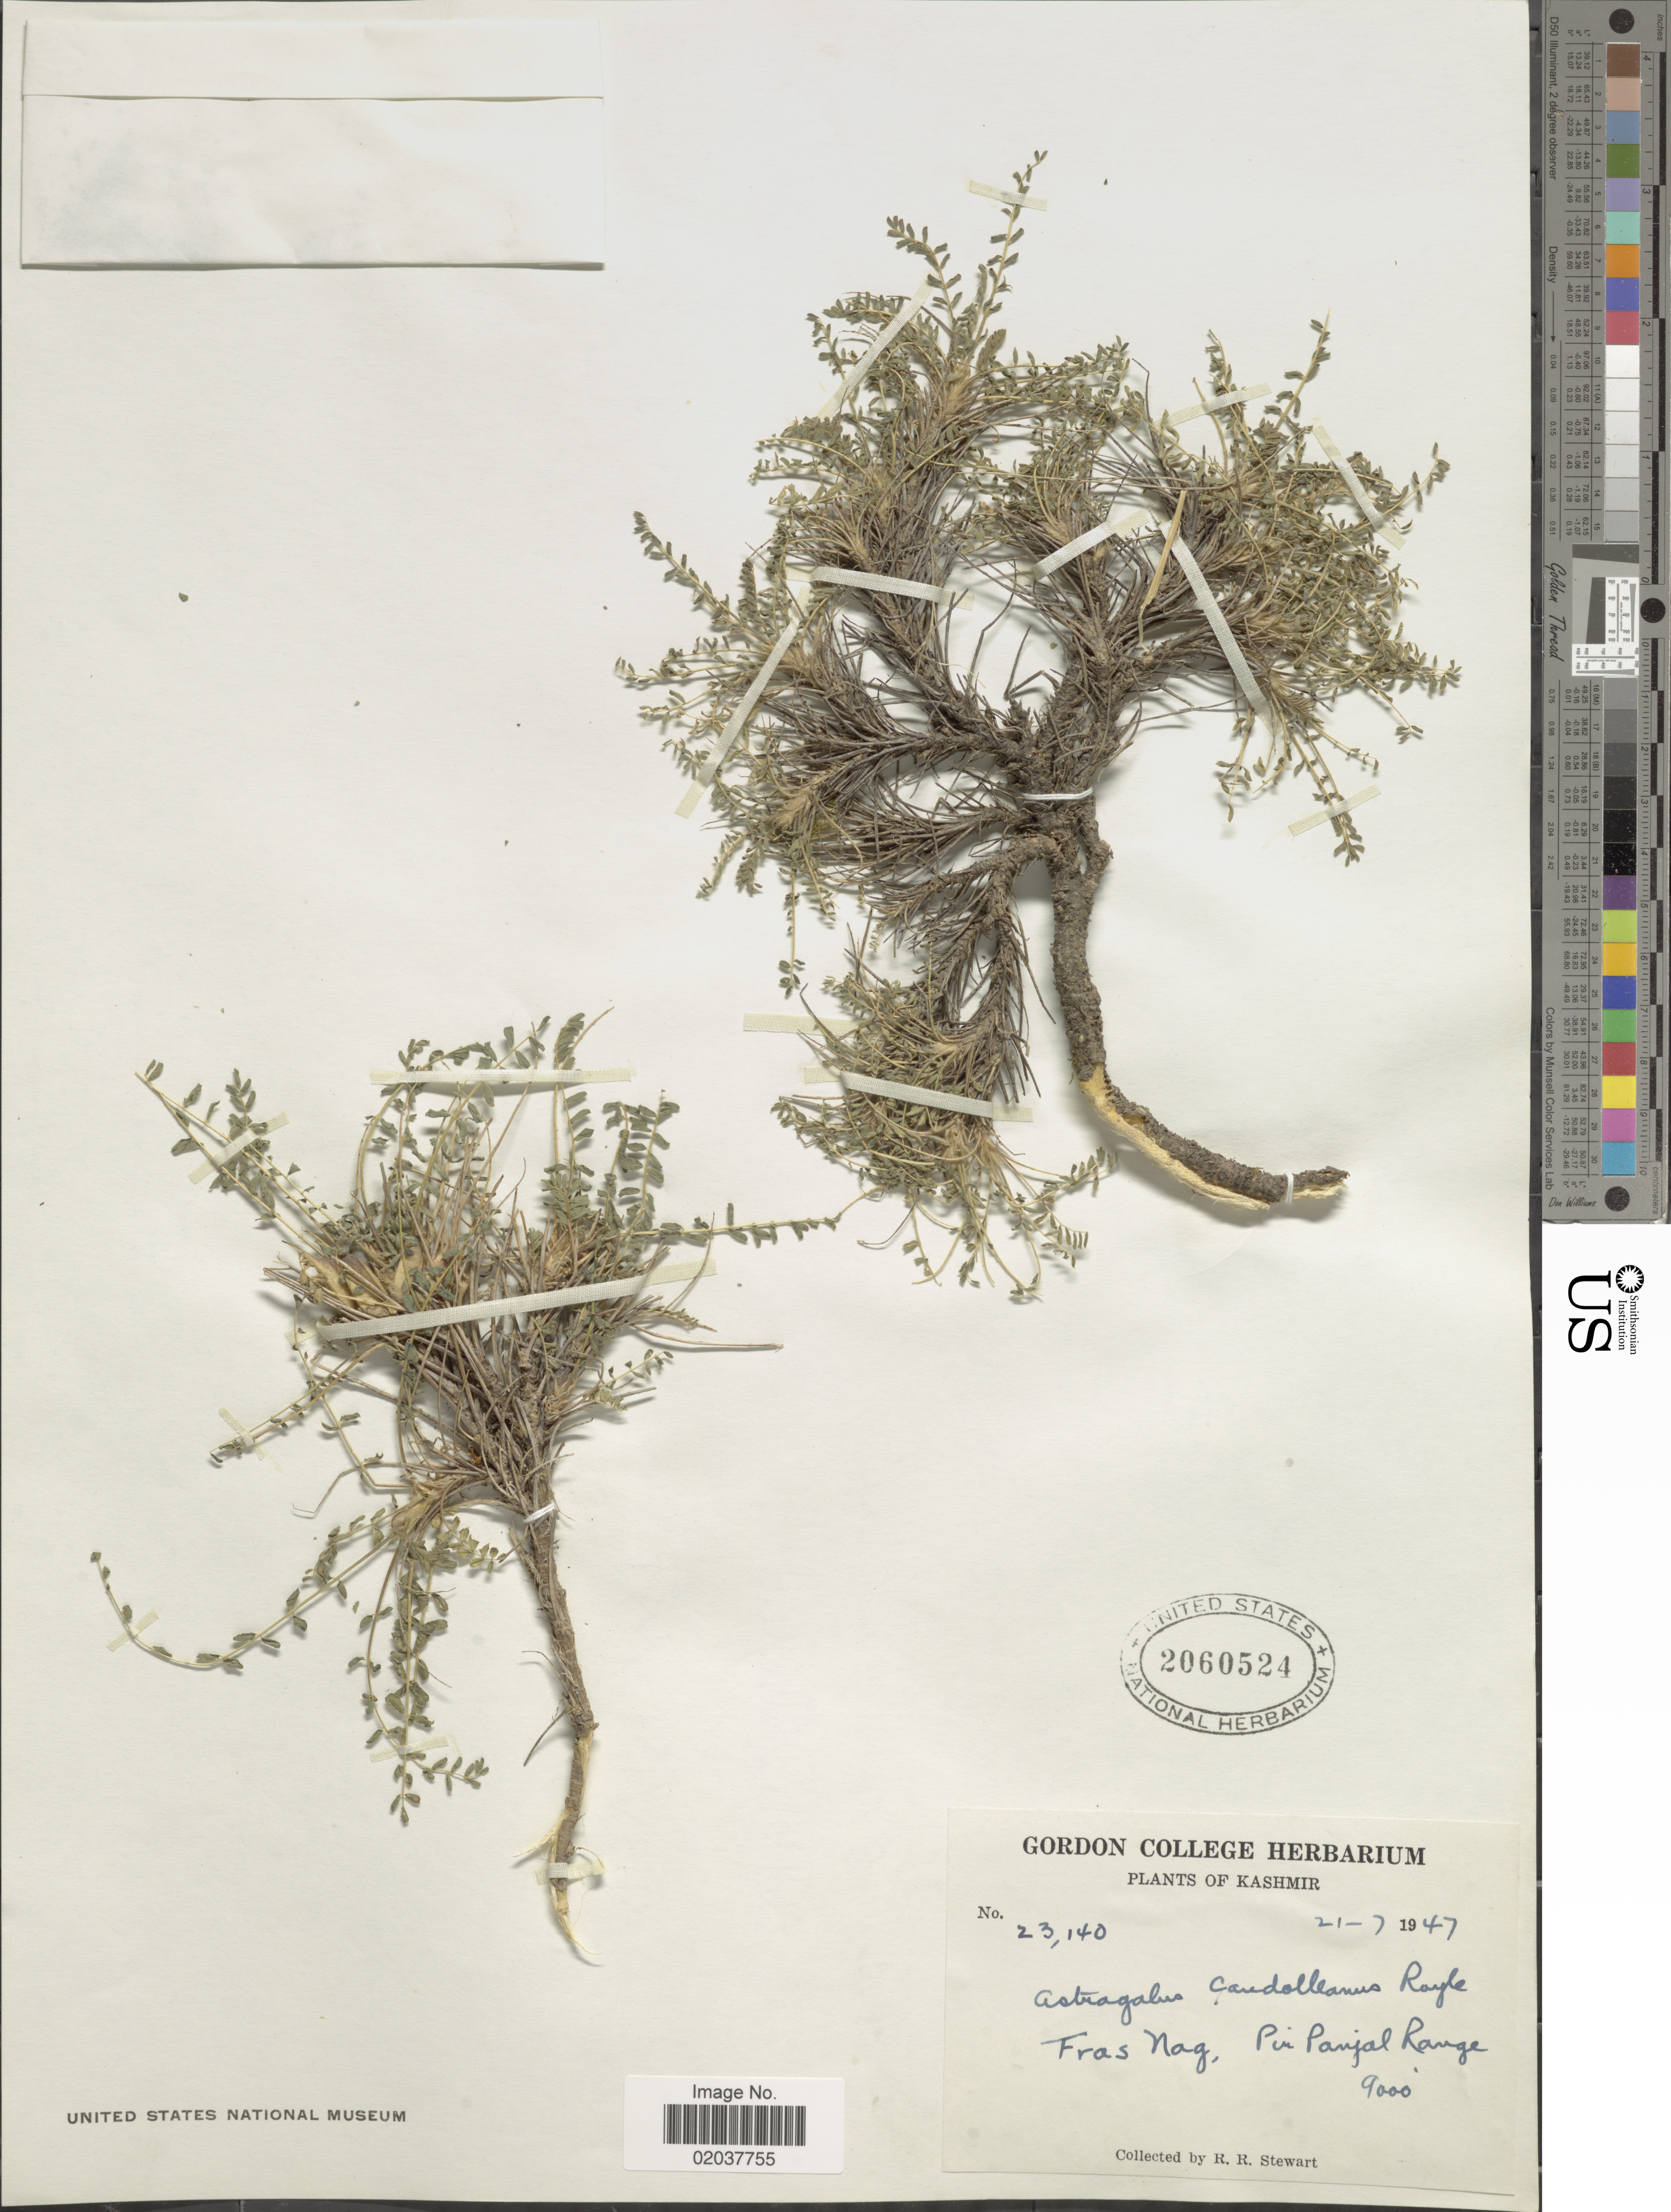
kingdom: Plantae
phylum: Tracheophyta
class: Magnoliopsida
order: Fabales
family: Fabaceae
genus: Astragalus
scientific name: Astragalus candolleanus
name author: Royle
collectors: R. R. Stewart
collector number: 23140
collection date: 1947-07-21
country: India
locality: Kashmir, Fras Nag, Pir Panjal Range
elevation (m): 2743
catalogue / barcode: US 2060524